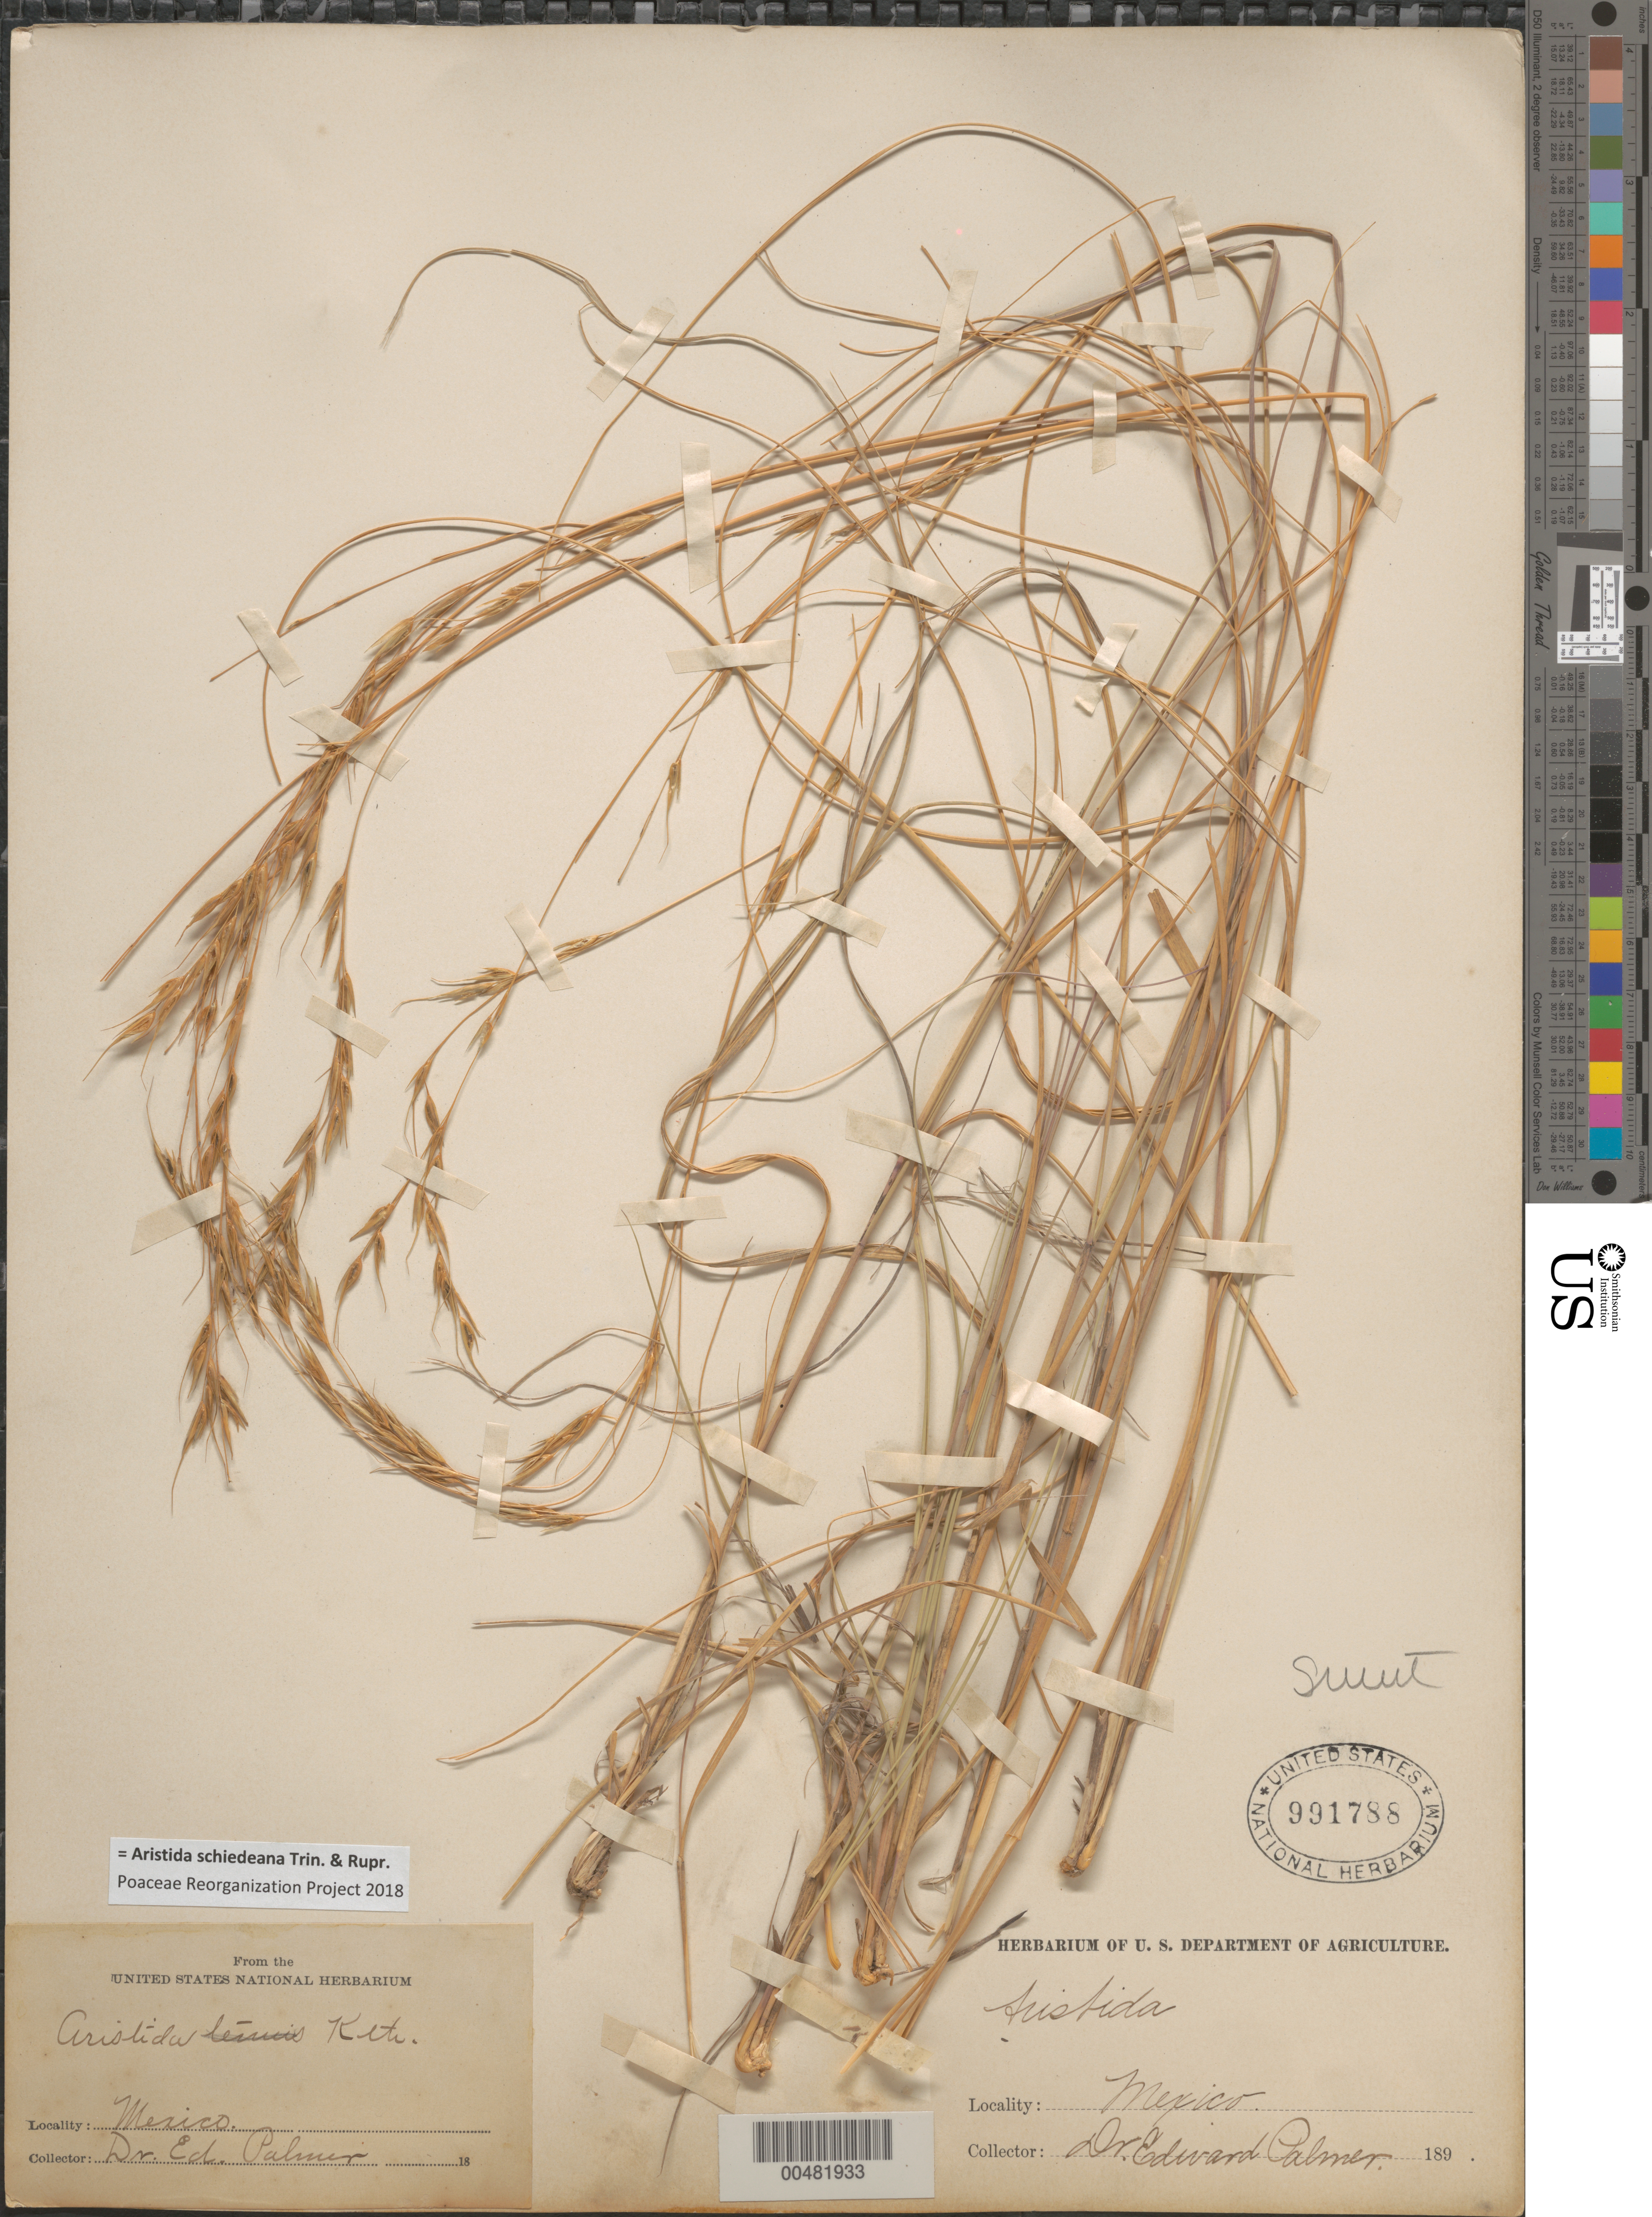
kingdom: Plantae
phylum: Tracheophyta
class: Liliopsida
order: Poales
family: Poaceae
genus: Aristida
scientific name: Aristida schiedeana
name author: Trin. & Rupr.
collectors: E. Palmer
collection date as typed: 189?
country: Mexico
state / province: Durango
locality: San Ramon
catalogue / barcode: US 991788